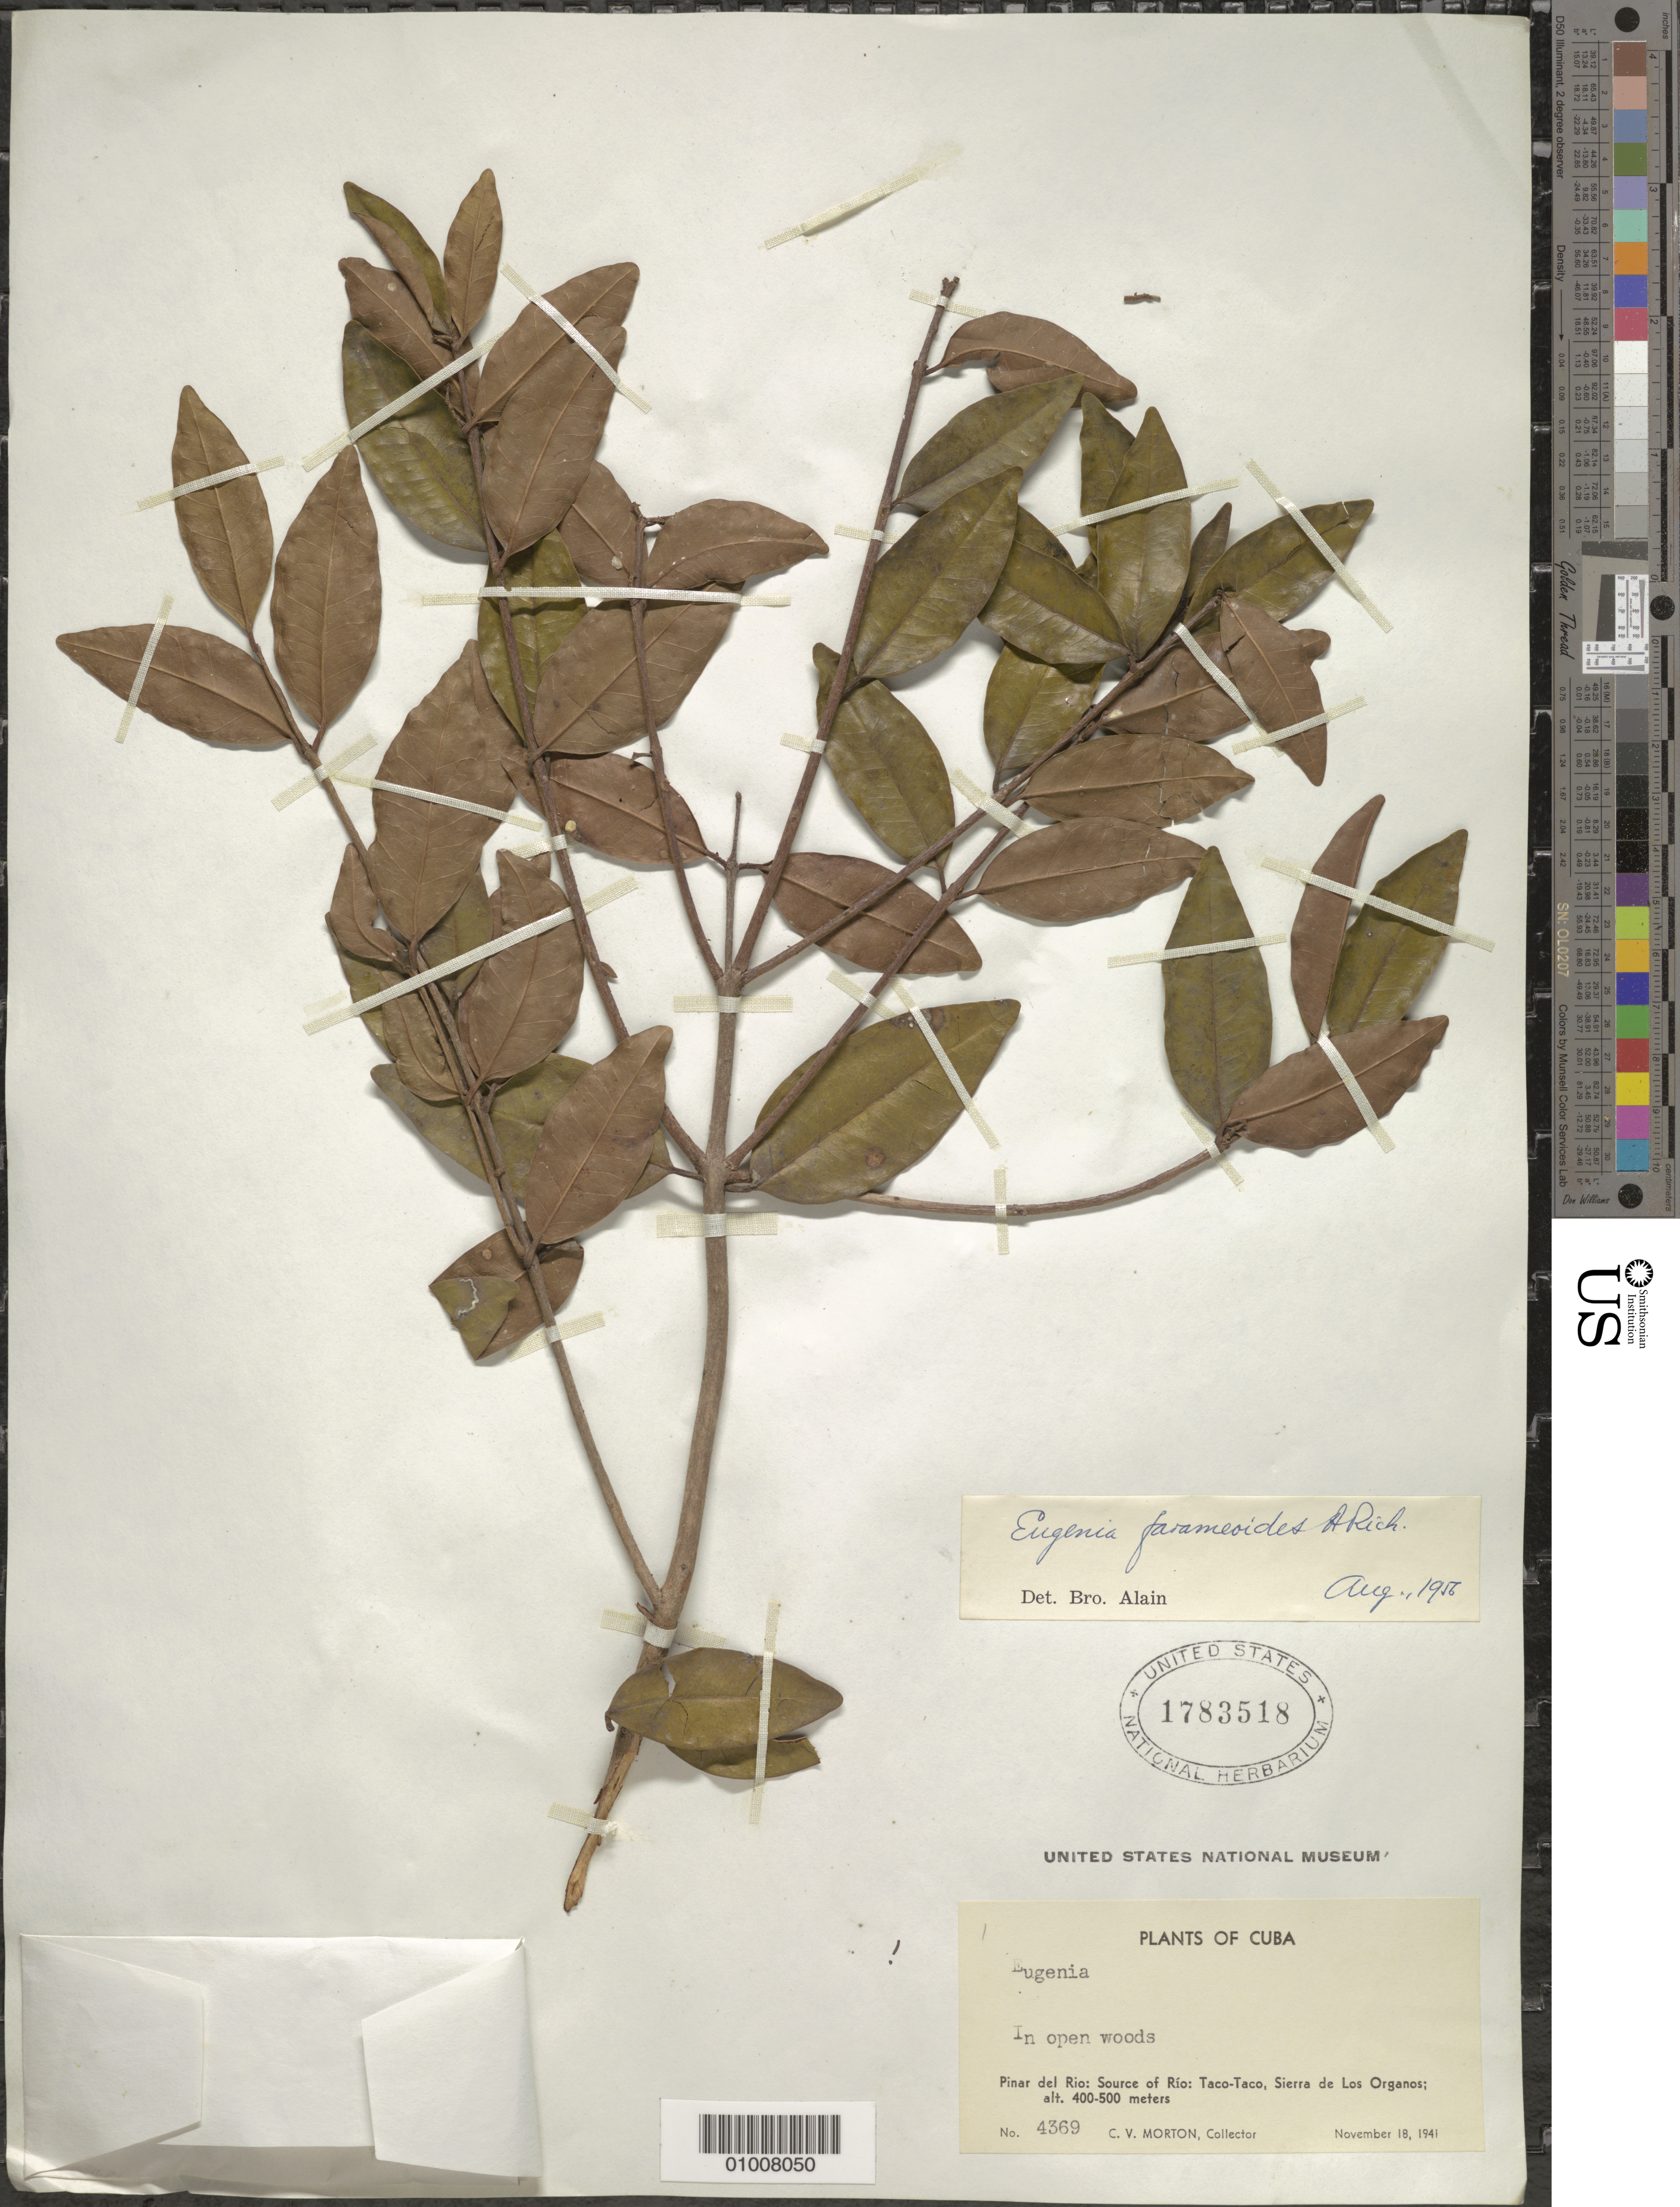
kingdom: Plantae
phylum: Tracheophyta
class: Magnoliopsida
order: Myrtales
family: Myrtaceae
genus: Eugenia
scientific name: Eugenia farameoides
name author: A. Rich.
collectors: C. V. Morton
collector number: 4369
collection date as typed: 18 Nov 1941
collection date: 1941-11-18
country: Cuba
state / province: Pinar del Rio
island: Cuba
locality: Pinar del Río: Source of Río: Taco-Taco, Sierra de Los Organos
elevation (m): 400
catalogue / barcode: US 1783518